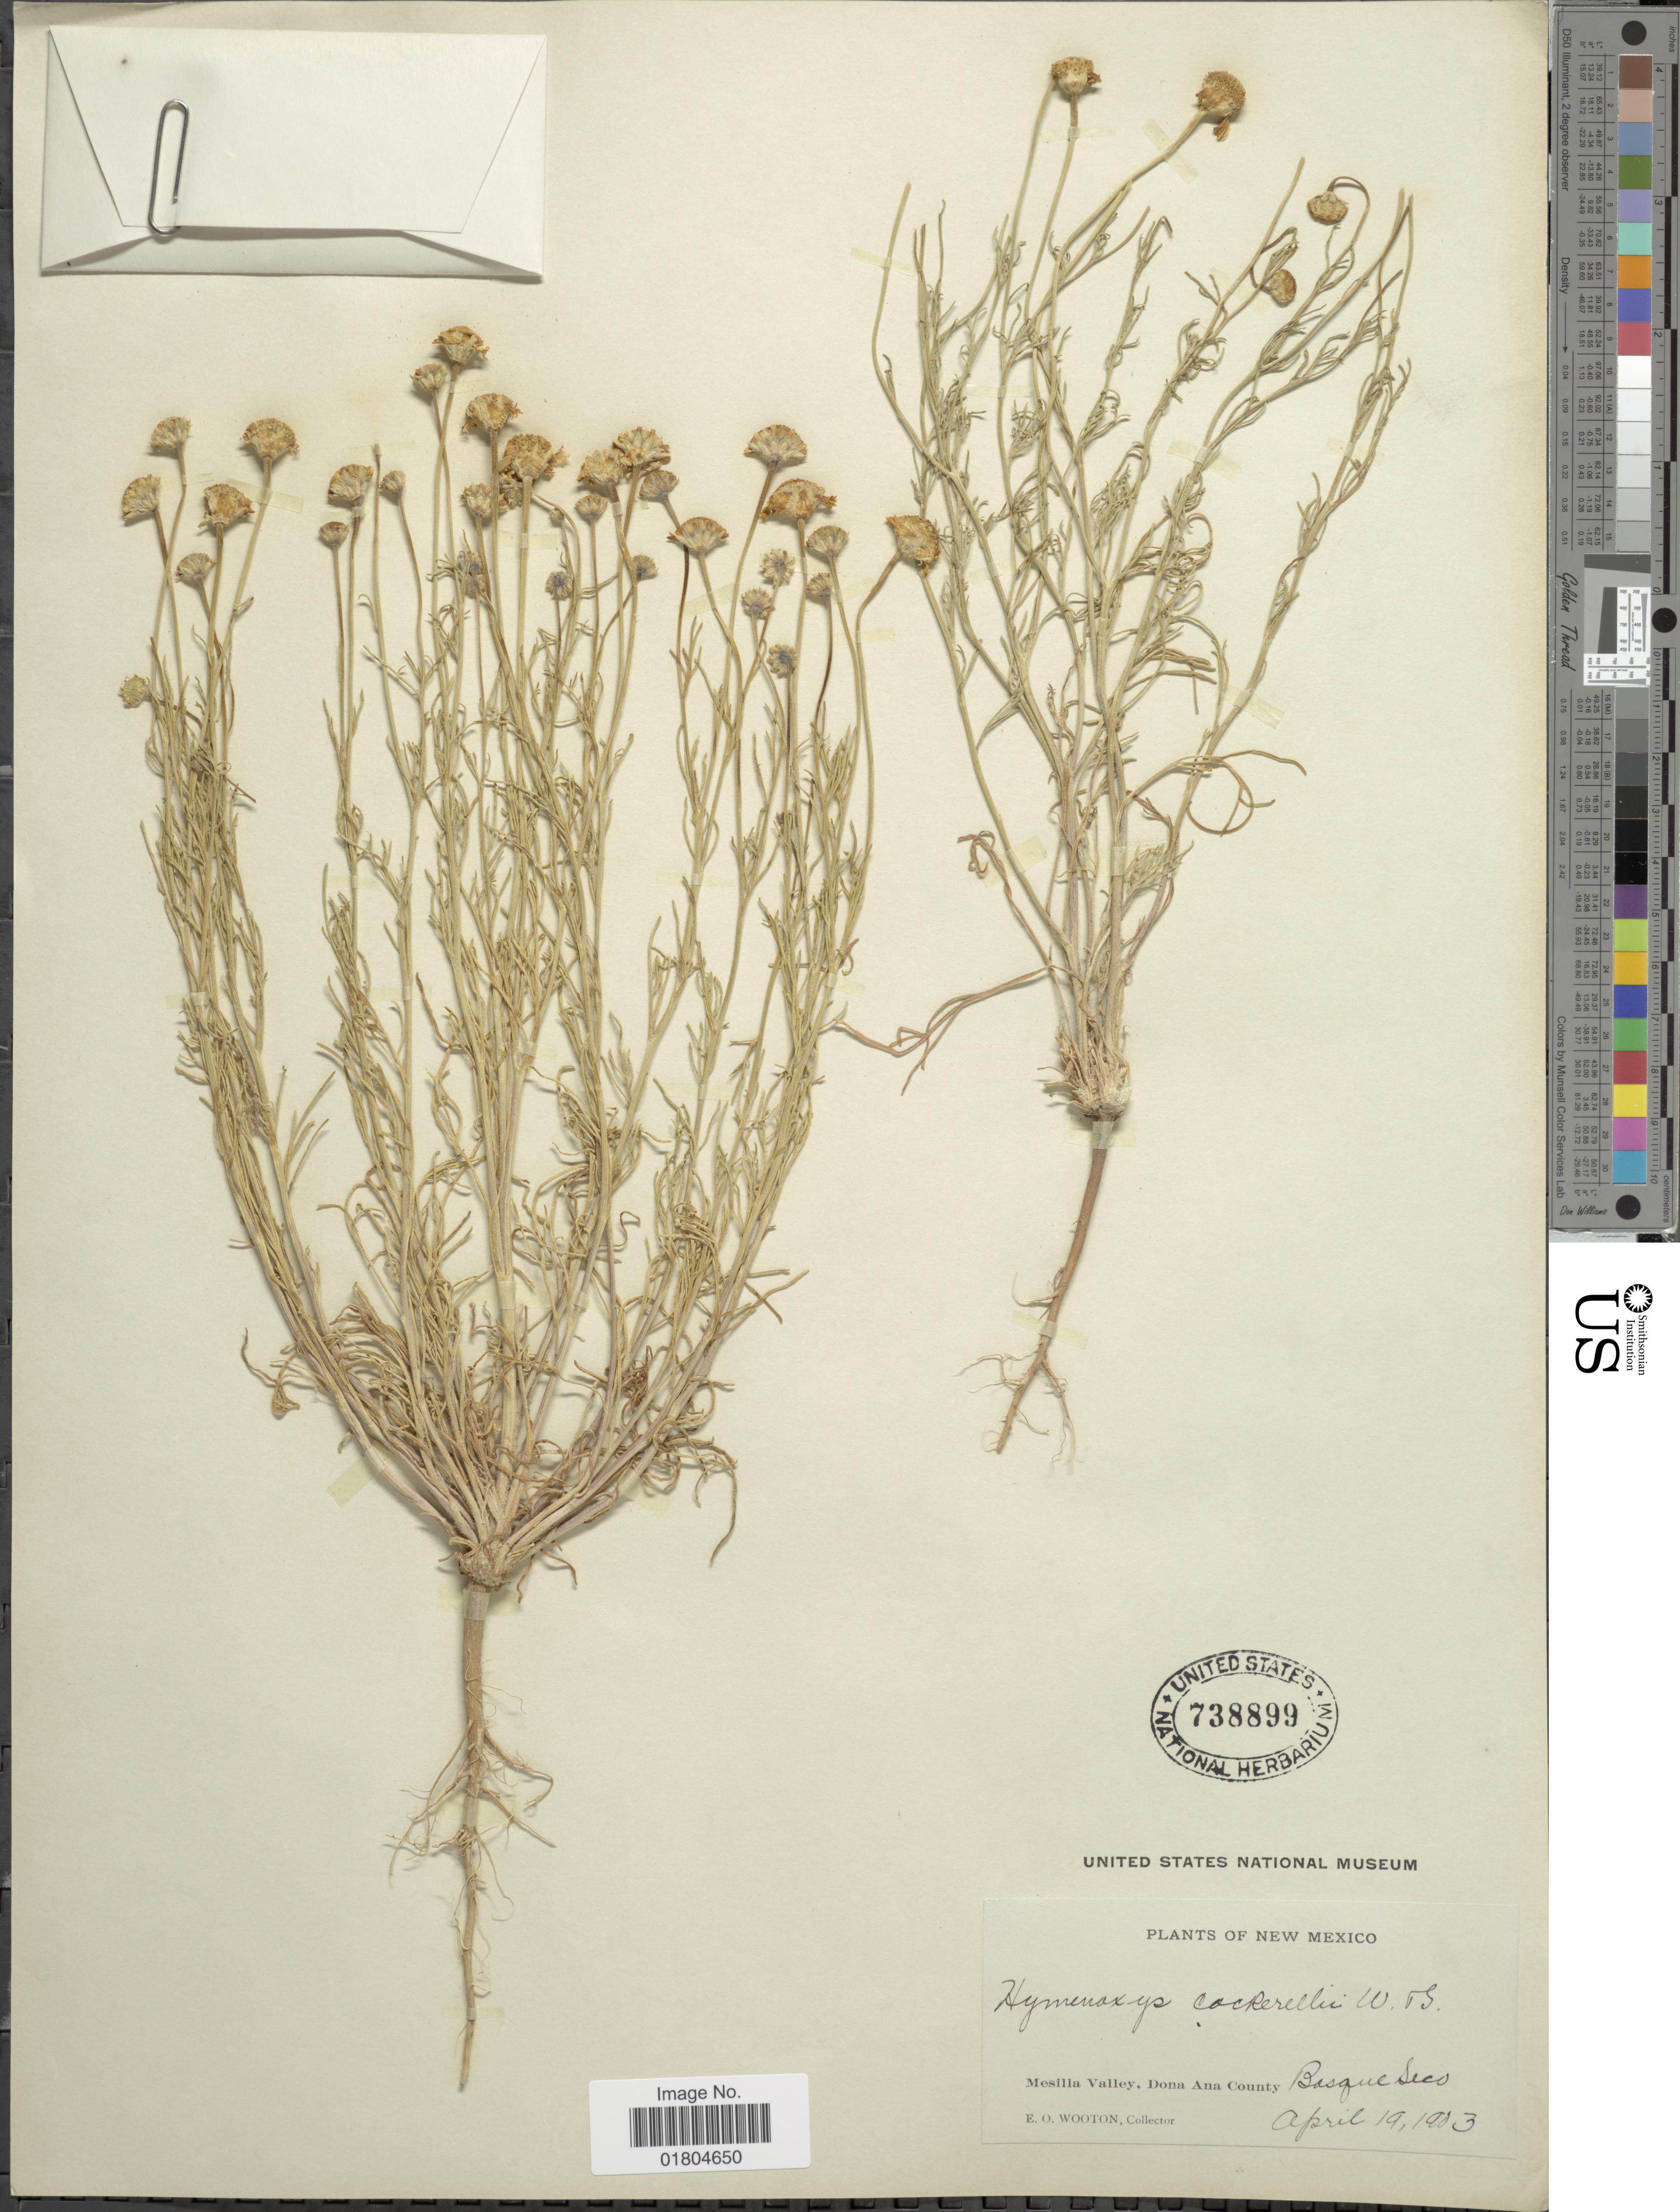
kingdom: Plantae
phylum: Tracheophyta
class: Magnoliopsida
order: Asterales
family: Asteraceae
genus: Hymenoxys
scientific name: Hymenoxys odorata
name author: DC.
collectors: E. O. Wooton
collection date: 1903-04-19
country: United States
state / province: New Mexico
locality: Mesilla Valley, Dona Ana County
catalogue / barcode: US 738899